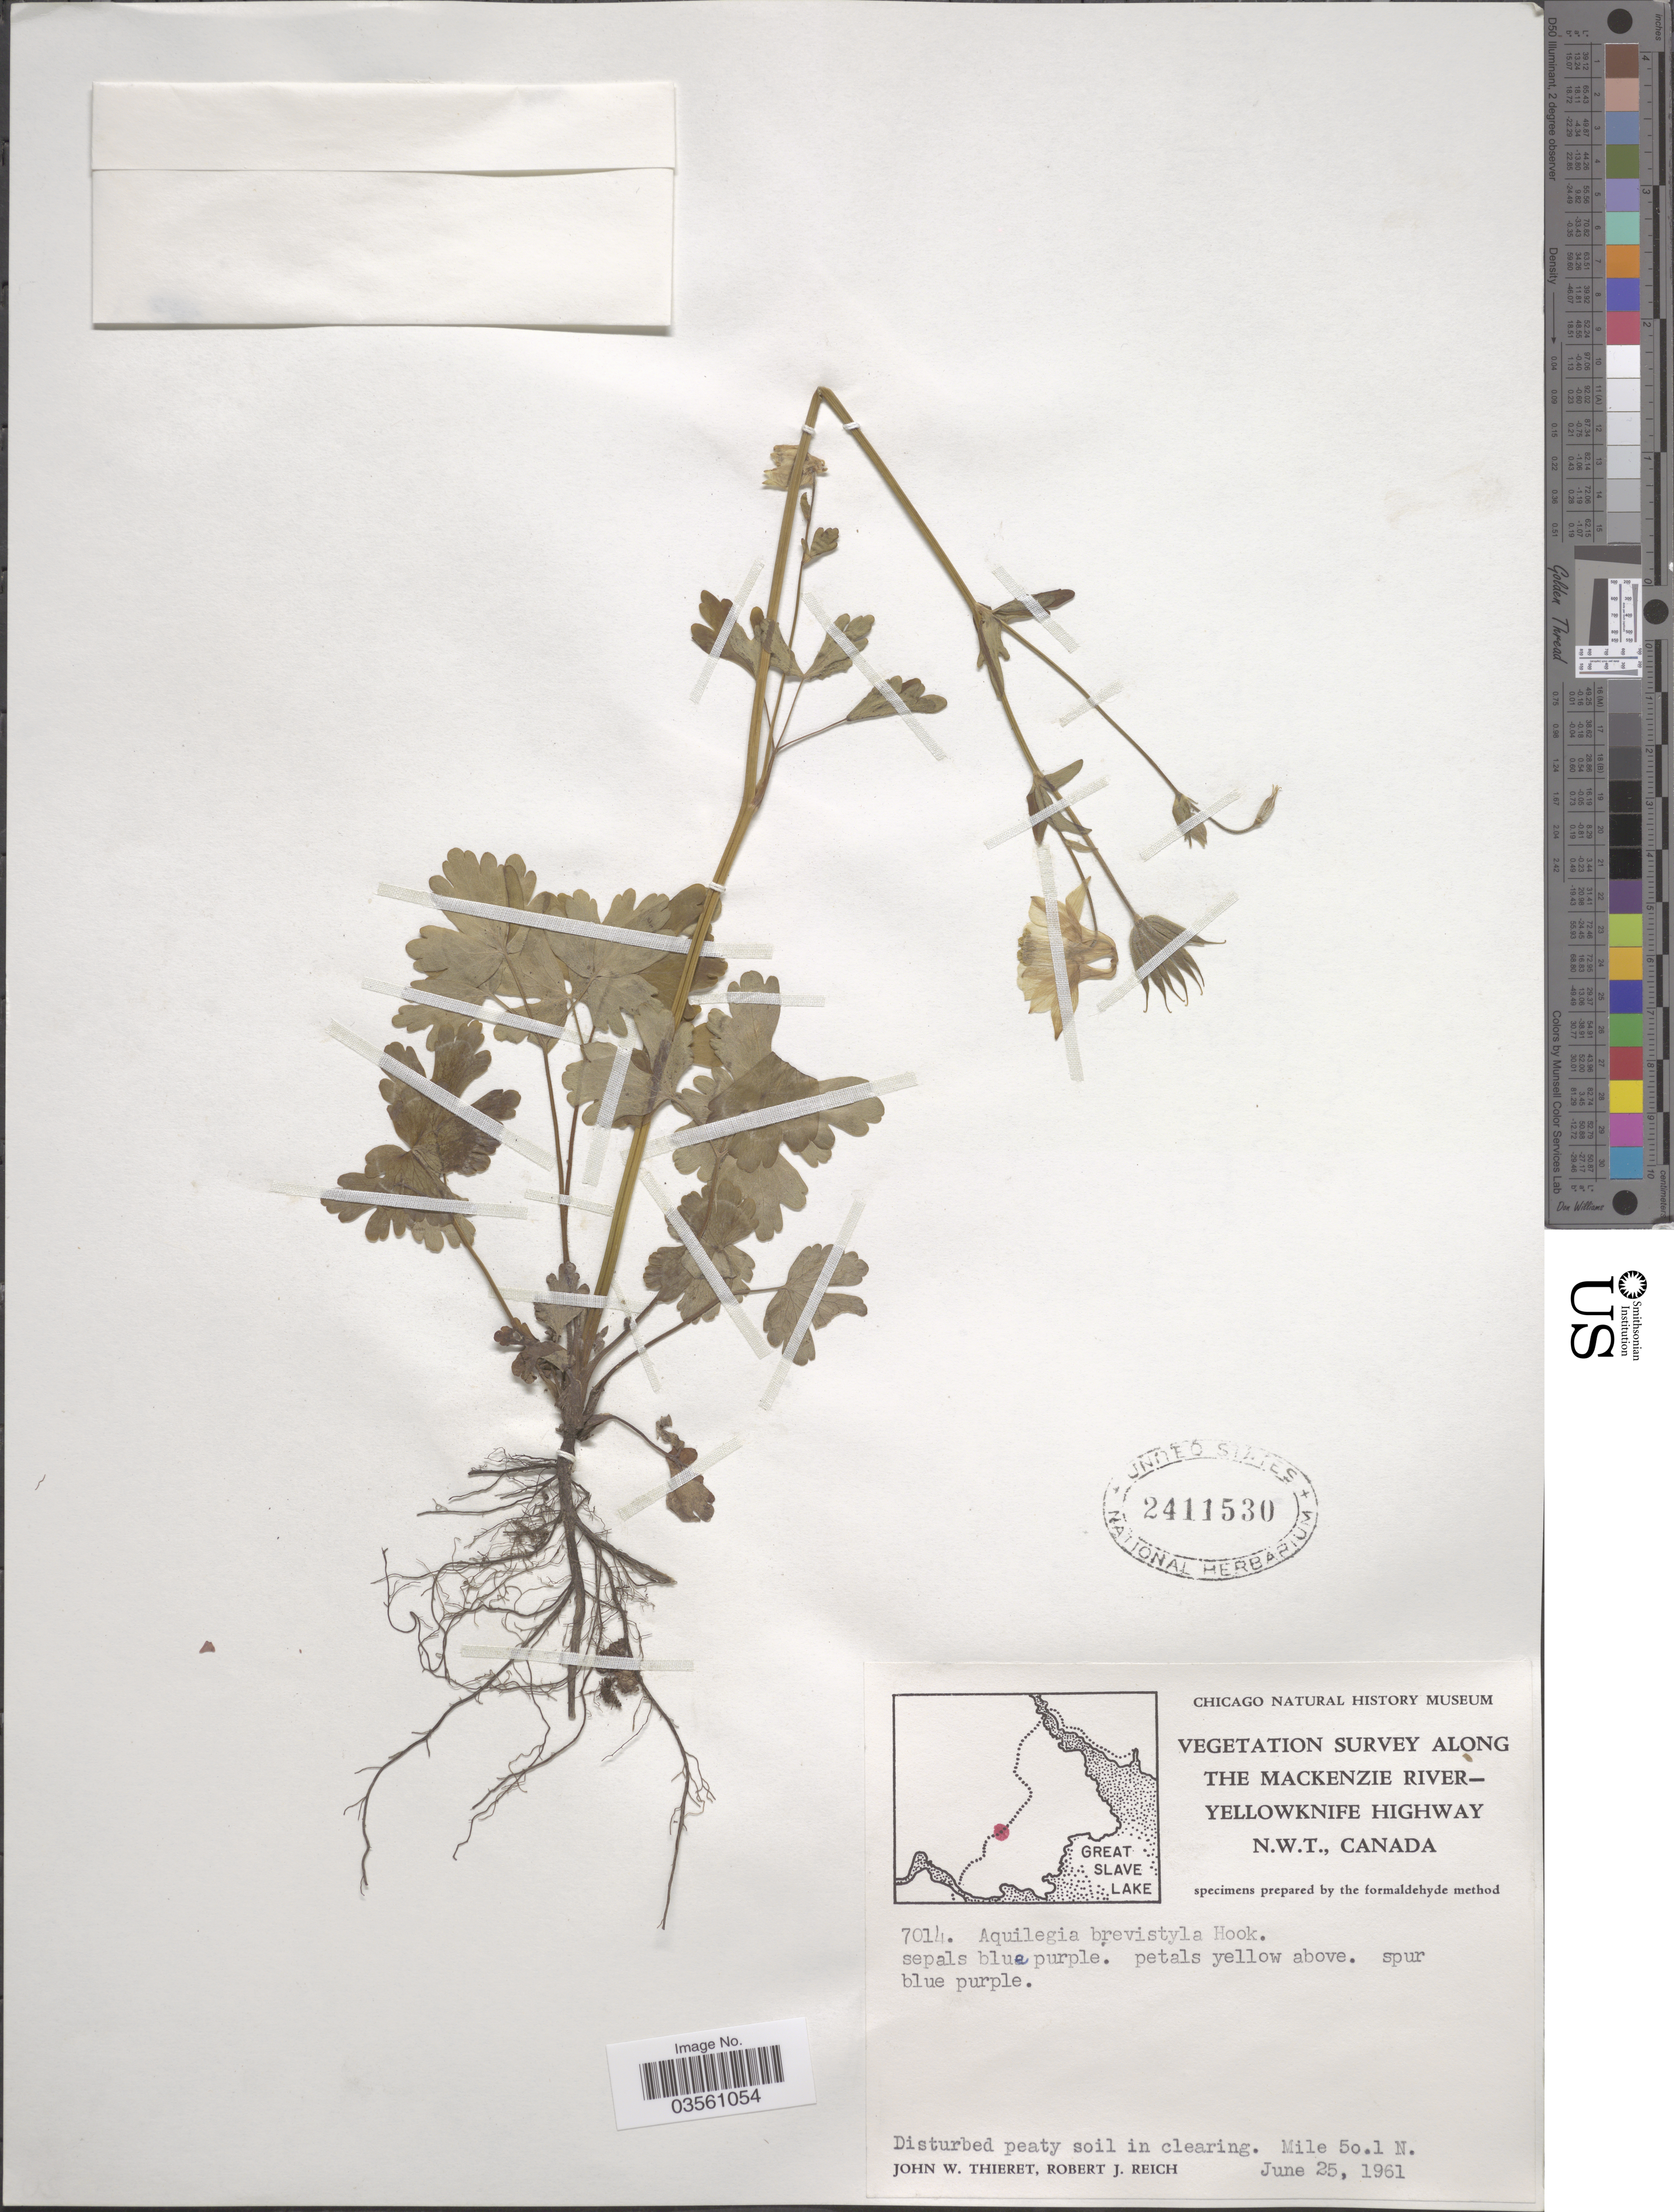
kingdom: Plantae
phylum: Tracheophyta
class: Magnoliopsida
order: Ranunculales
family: Ranunculaceae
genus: Aquilegia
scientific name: Aquilegia brevistyla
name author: Hook.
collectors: J. W. Thieret & R. Reich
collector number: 7014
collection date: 1961-06-25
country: Canada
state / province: Northwest Territories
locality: Along the Mackenzie River - Yellowknife Highway. Mile 50.1 N.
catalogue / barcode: US 2411530